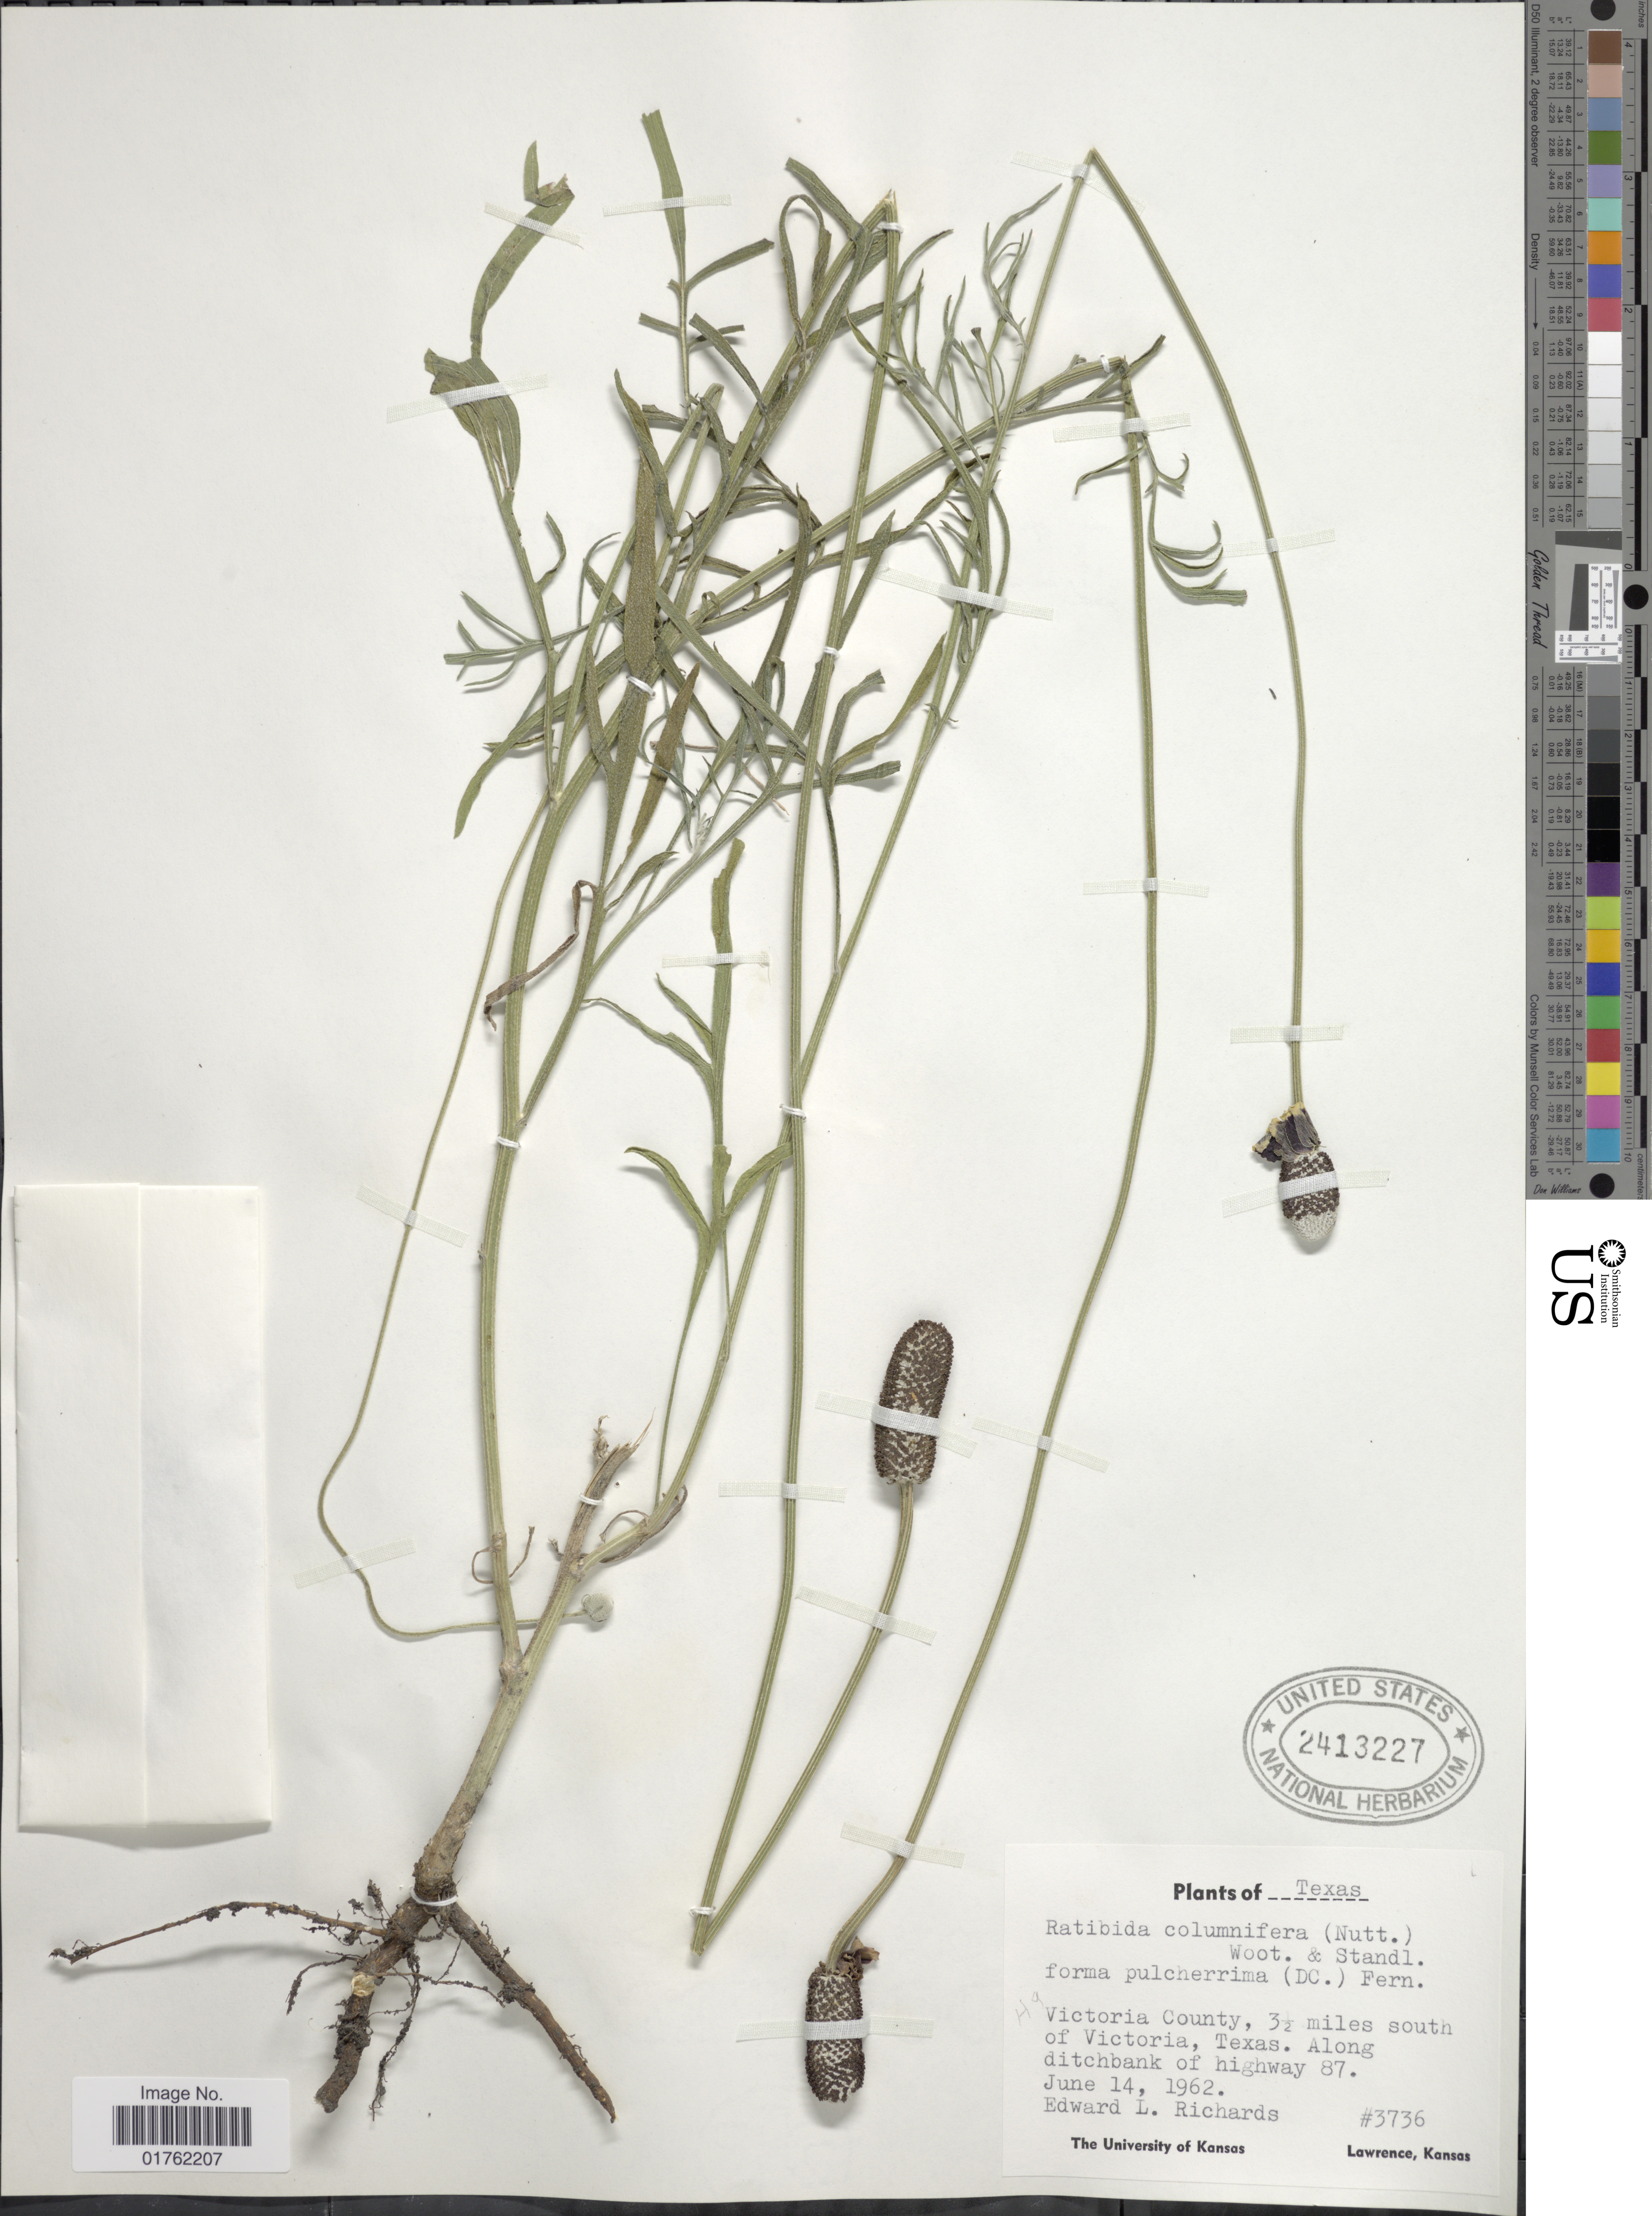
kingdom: Plantae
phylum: Tracheophyta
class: Magnoliopsida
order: Asterales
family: Asteraceae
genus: Ratibida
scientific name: Ratibida columnaris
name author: (Pursh) D. Don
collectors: E. Richards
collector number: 3736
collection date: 1962-06-14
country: United States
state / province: Texas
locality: Victoria County, 3½ miles south of Victoria, Along ditchbank of highway 87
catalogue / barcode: US 2413227